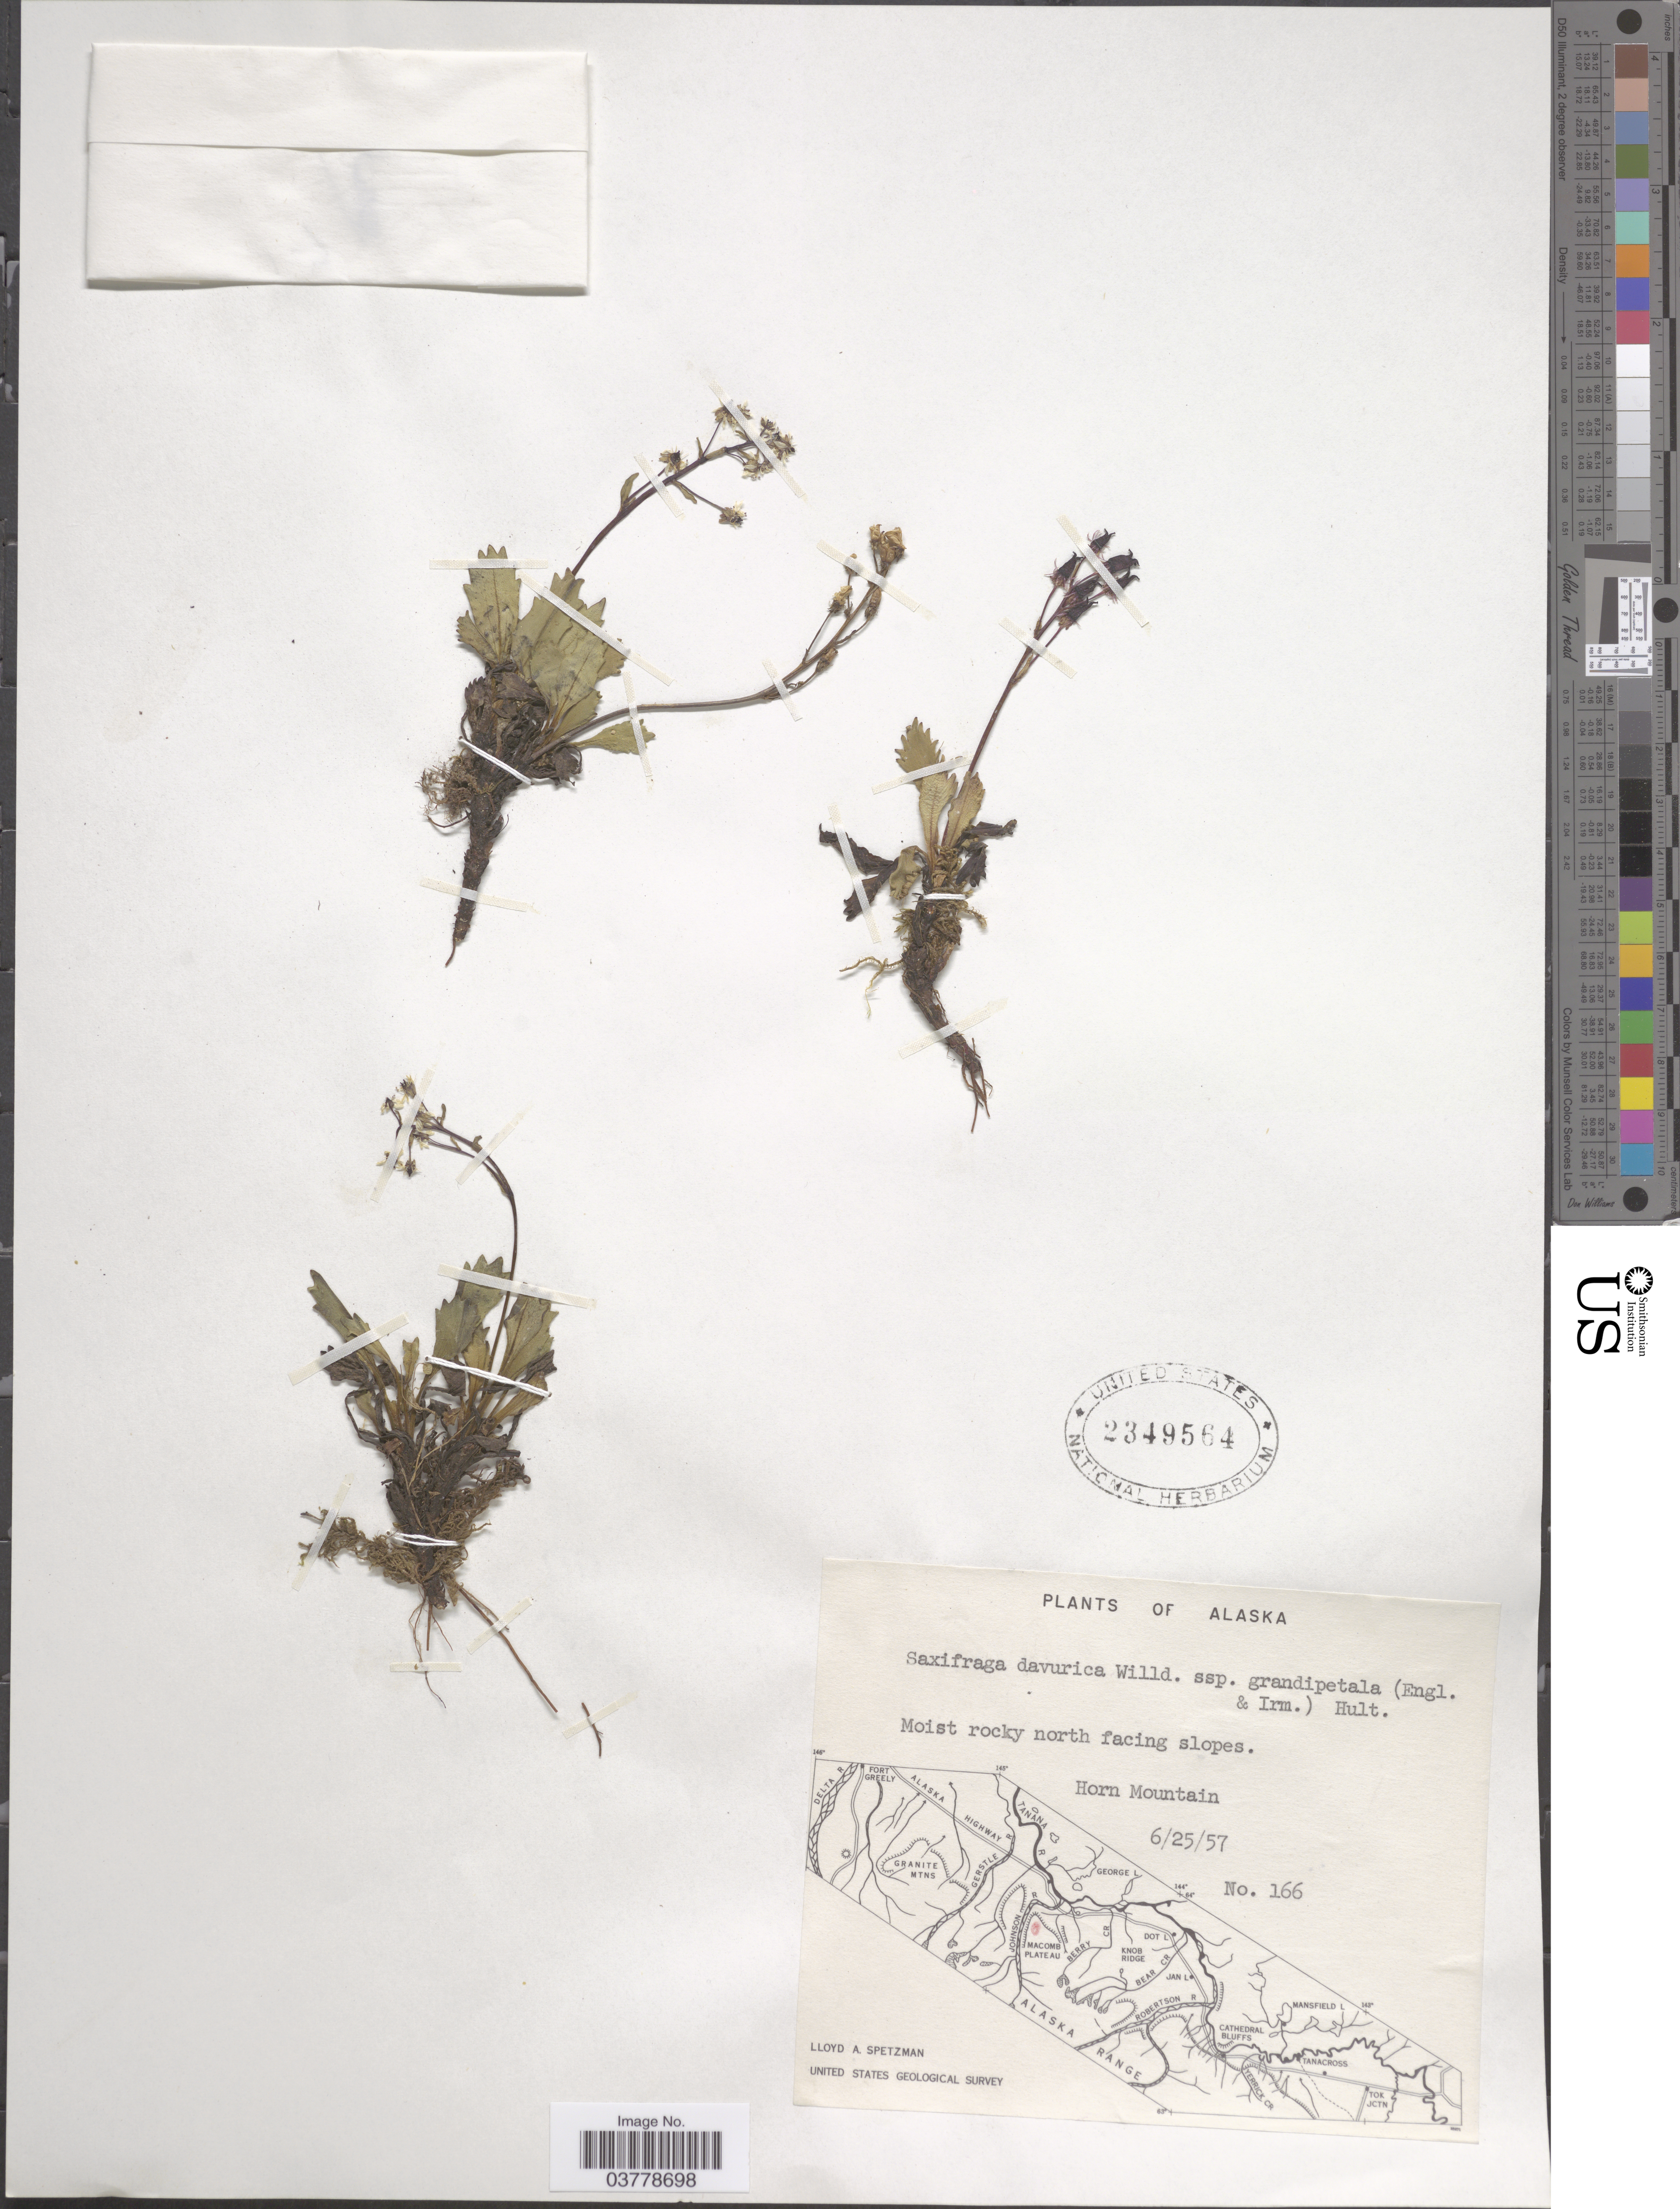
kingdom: Plantae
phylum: Tracheophyta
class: Magnoliopsida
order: Saxifragales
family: Saxifragaceae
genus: Micranthes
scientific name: Micranthes calycina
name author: (Sternb.) Gornall & H. Ohba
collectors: L. Spetzman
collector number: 166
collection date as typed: Transcribed d/m/y: 25/6/57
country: United States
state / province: Alaska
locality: Moist rocky north facing slopes. Horn Mountain.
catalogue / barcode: US 2349564